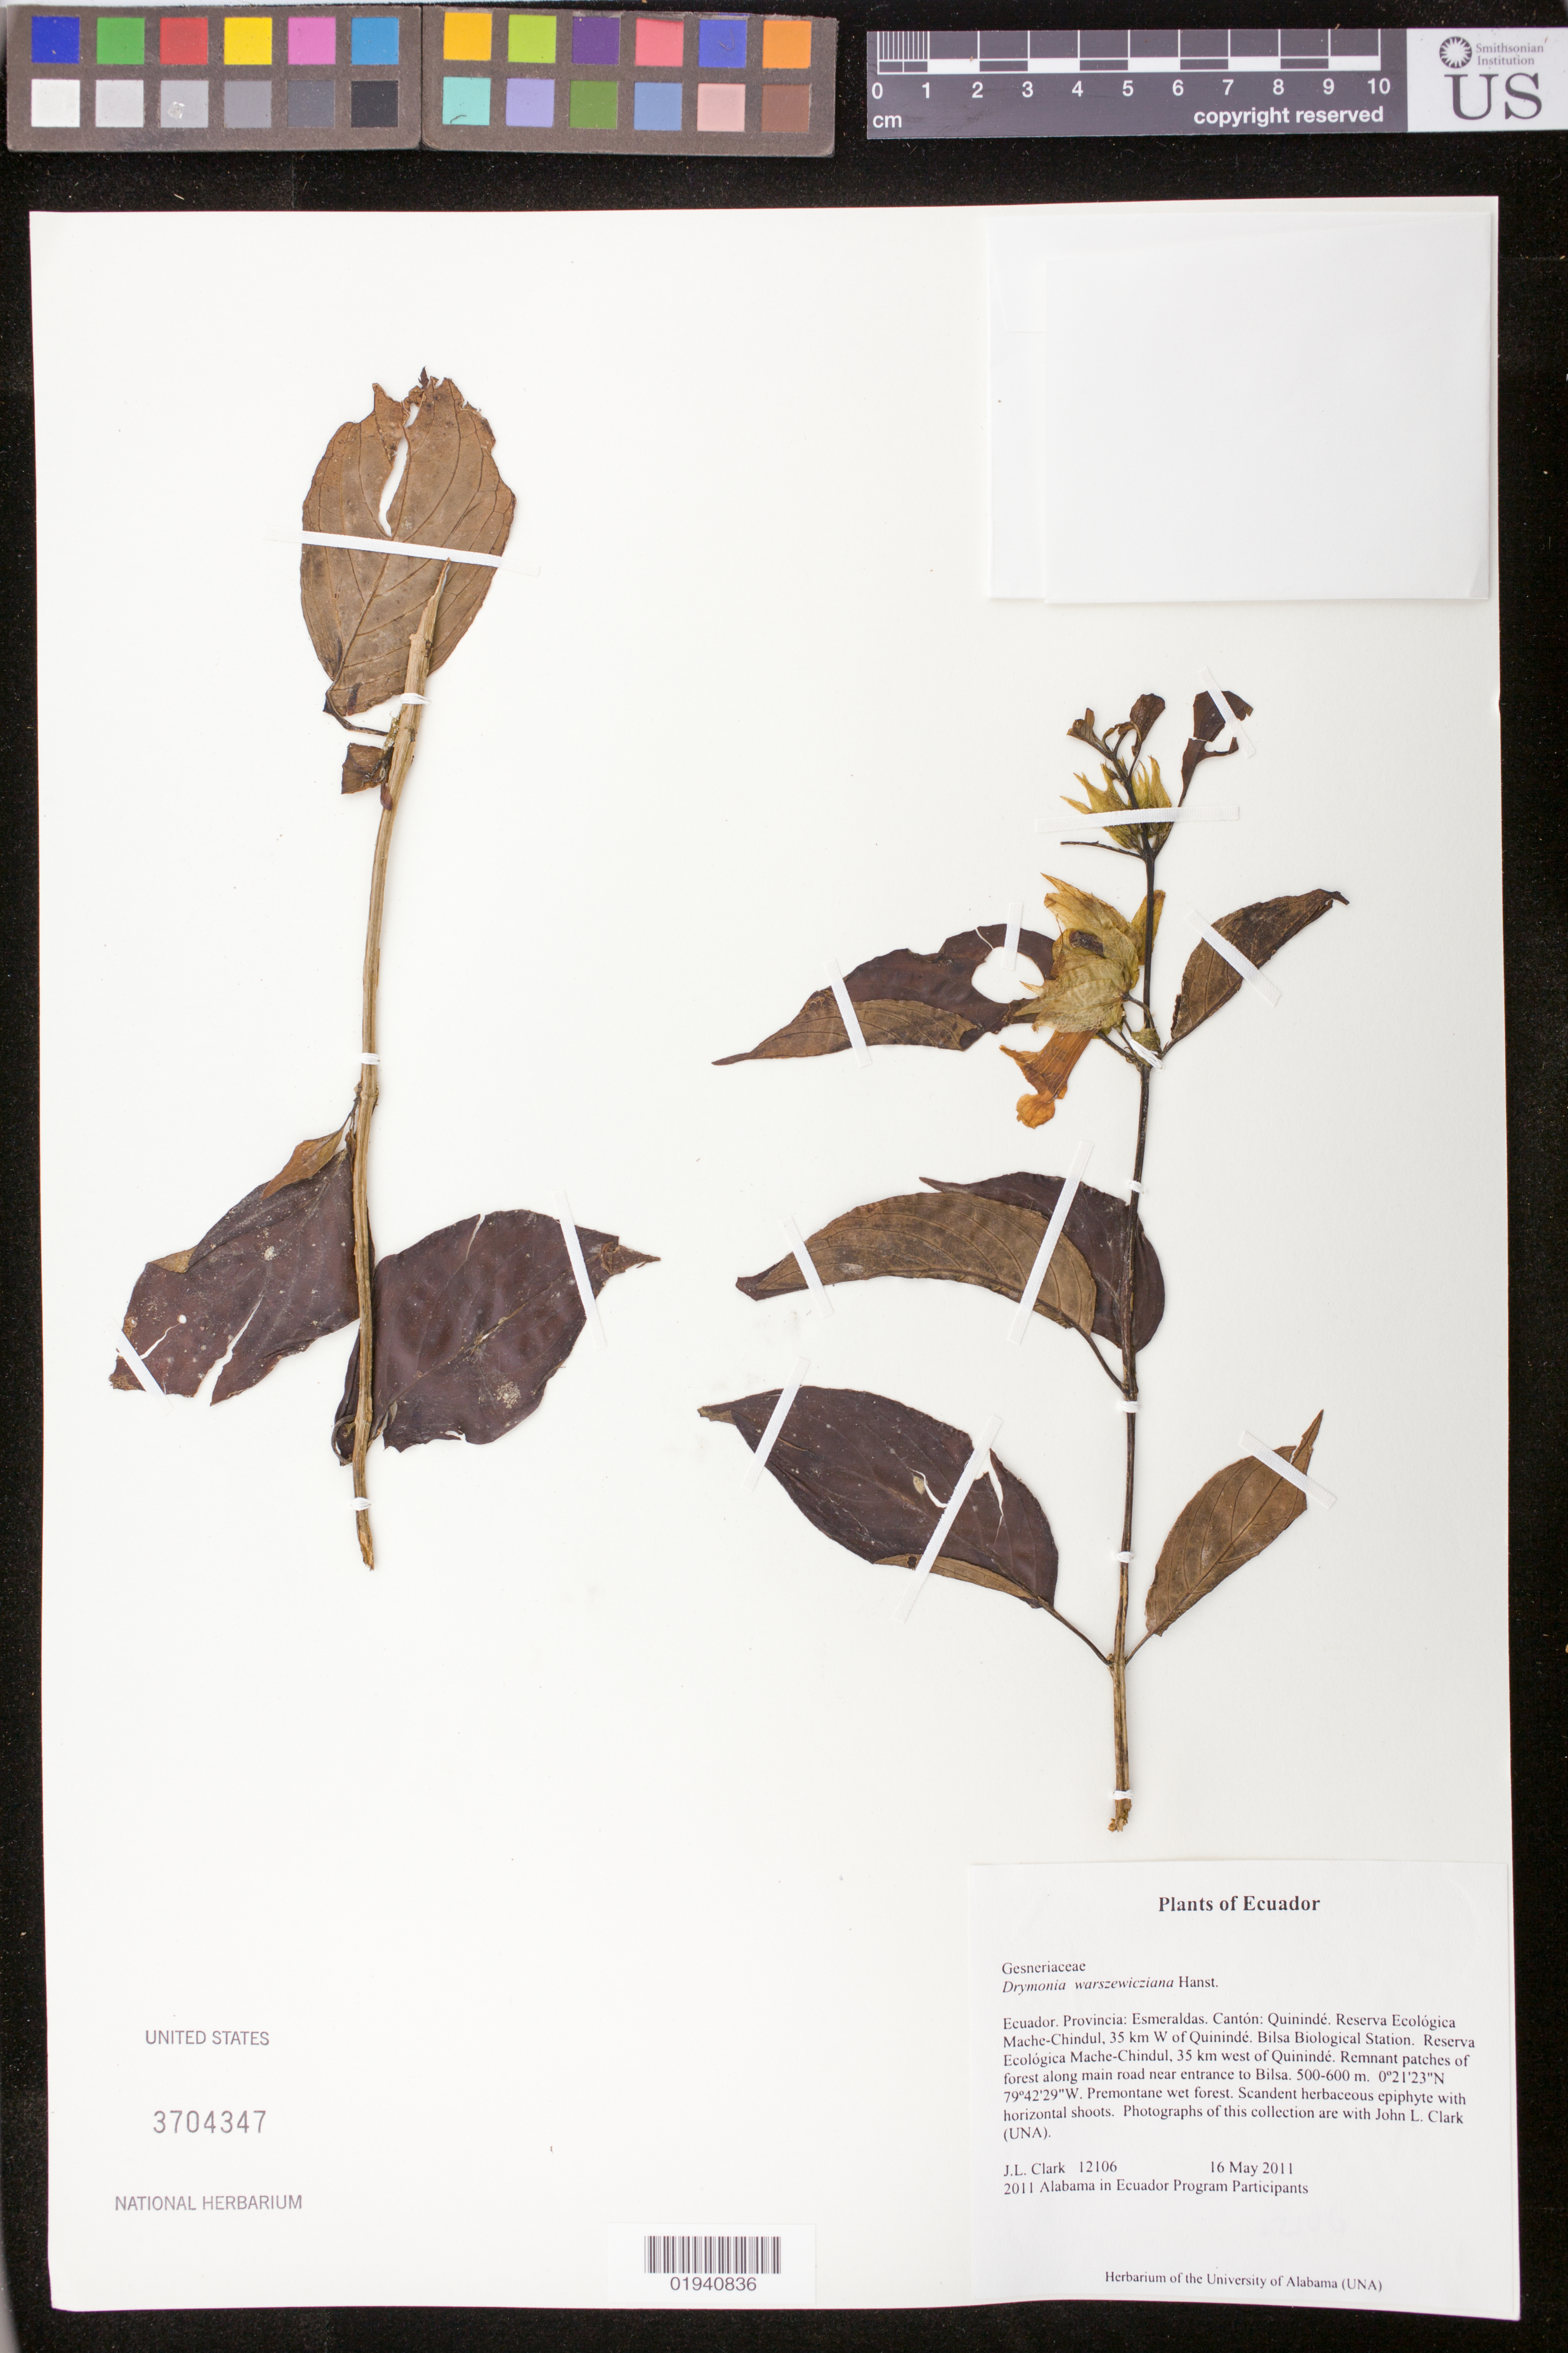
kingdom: Plantae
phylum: Tracheophyta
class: Magnoliopsida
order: Lamiales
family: Gesneriaceae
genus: Drymonia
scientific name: Drymonia warszewicziana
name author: Hanst.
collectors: J. L. Clark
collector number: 12106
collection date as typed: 16 May 2011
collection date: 2011-05-16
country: Ecuador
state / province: Esmeraldas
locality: Canton: Quininde, Reserva Ecologica Mache-Chindul, 35 km W of Quininde. Bilsa Biological Station. Remnant patches of forest along main road near entrance to Bilsa.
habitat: Premontane wet forest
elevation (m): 500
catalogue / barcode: US 3704347